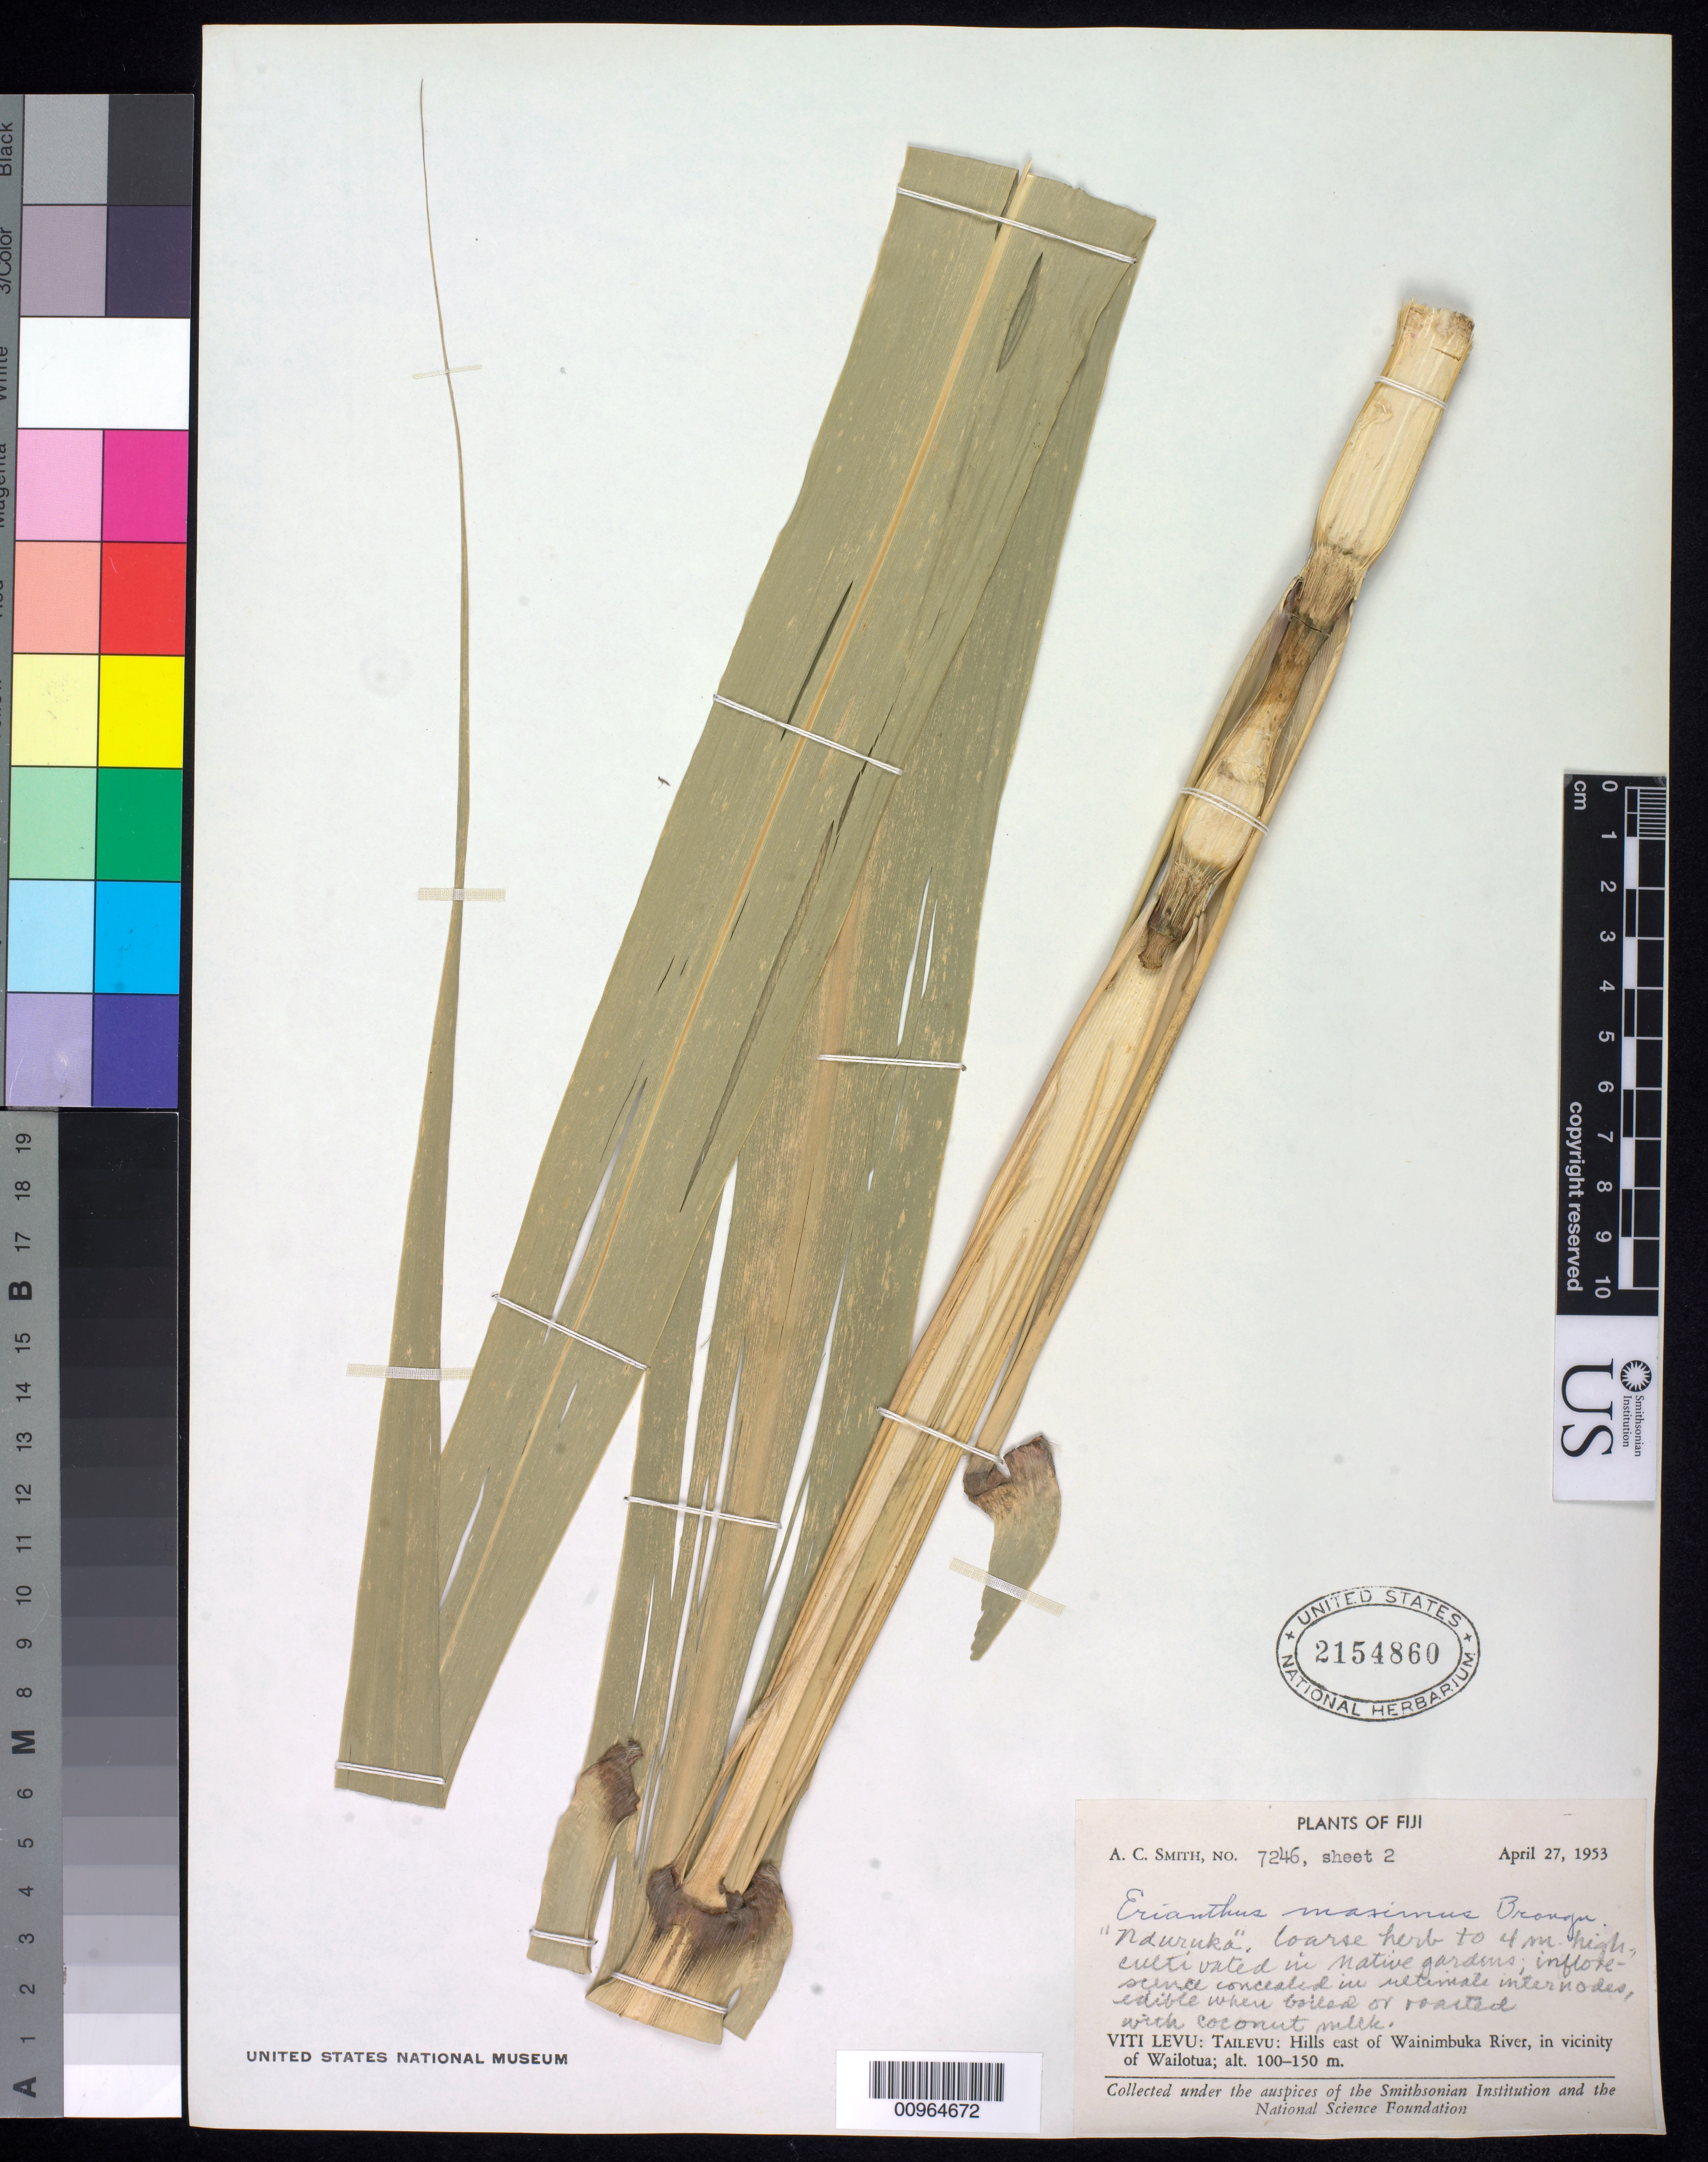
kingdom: Plantae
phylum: Tracheophyta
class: Liliopsida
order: Poales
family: Poaceae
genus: Saccharum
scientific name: Saccharum maximum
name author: (Brongn.) Trin.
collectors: C. A. Smith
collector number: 7246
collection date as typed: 27 Apr 1953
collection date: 1953-04-27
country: Fiji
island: Viti Levu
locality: Tailevu: Hills east of Wainimbuka River, in vicinity of Wailotua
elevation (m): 100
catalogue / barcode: US 2154860